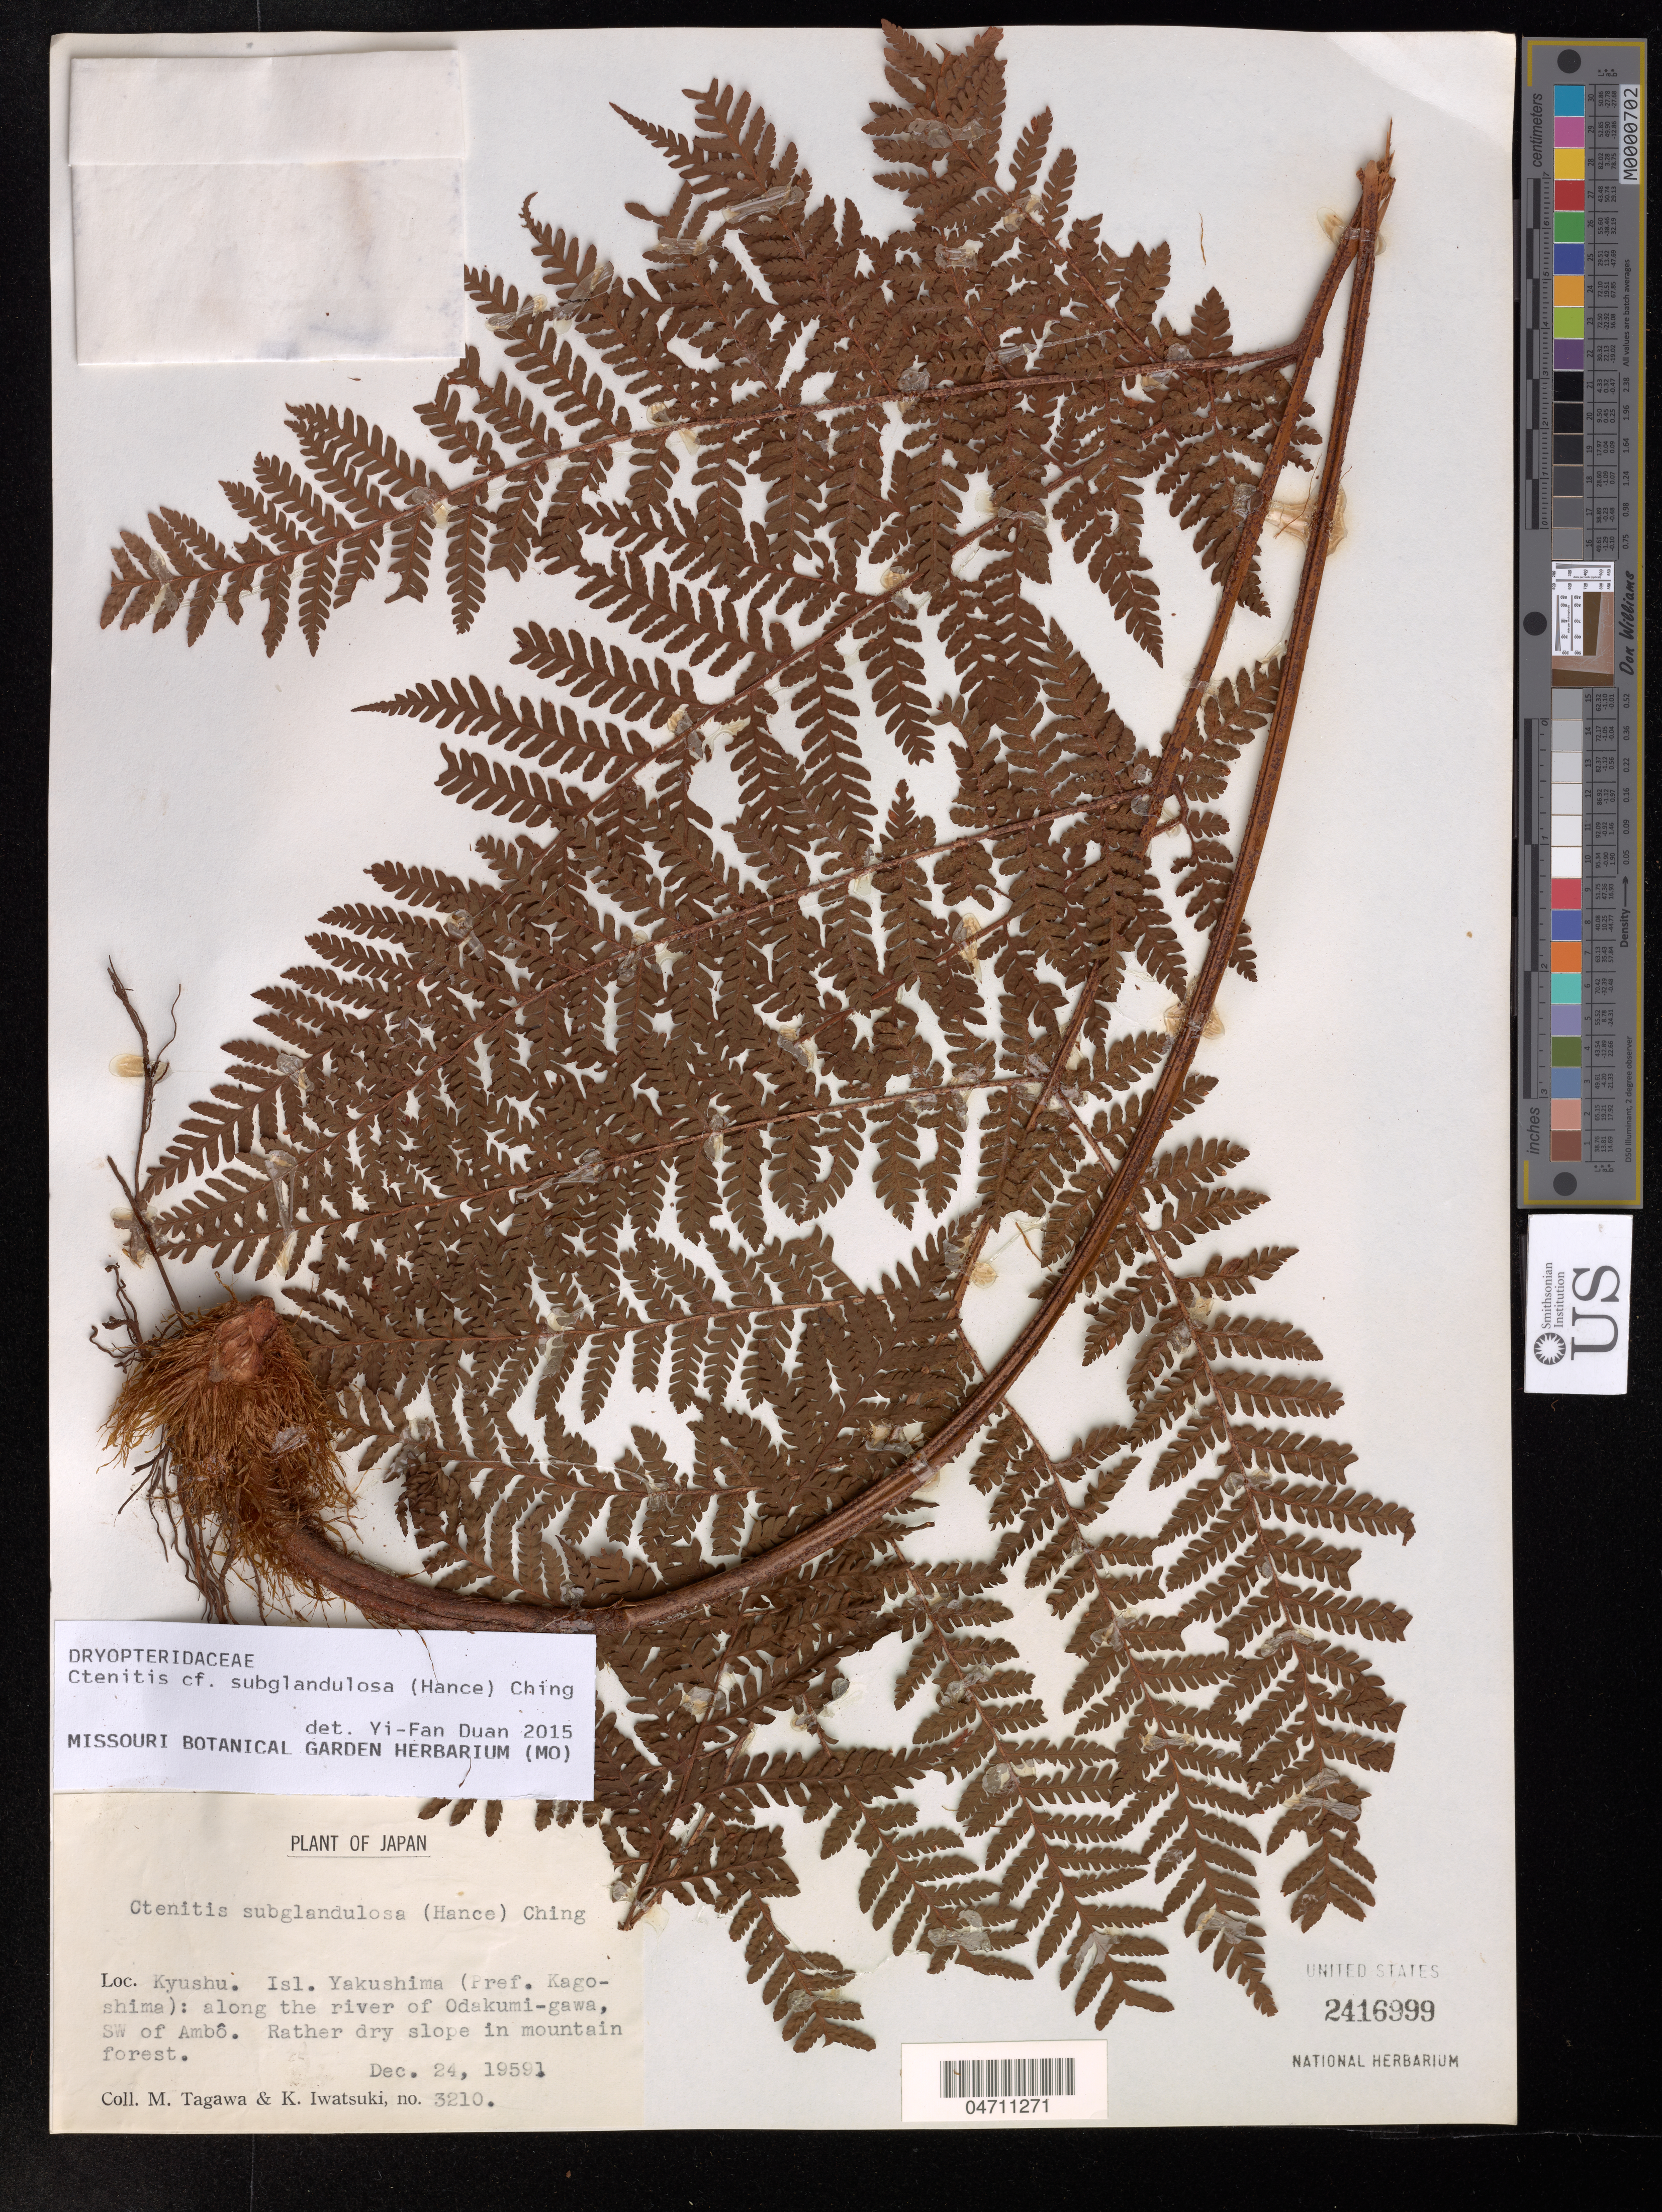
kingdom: Plantae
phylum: Tracheophyta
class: Polypodiopsida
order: Polypodiales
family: Dryopteridaceae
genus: Ctenitis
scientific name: Ctenitis subglandulosa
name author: (Hance) Ching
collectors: M. Tagawa & K. Iwatsuki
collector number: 3210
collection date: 1959-12-24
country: Japan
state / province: Kagosima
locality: Kyushu, Isl Yakushima: along the river of Odakumi-gawa, SW of Ambô, Rather dry slope in mountain forest.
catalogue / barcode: US 2416999